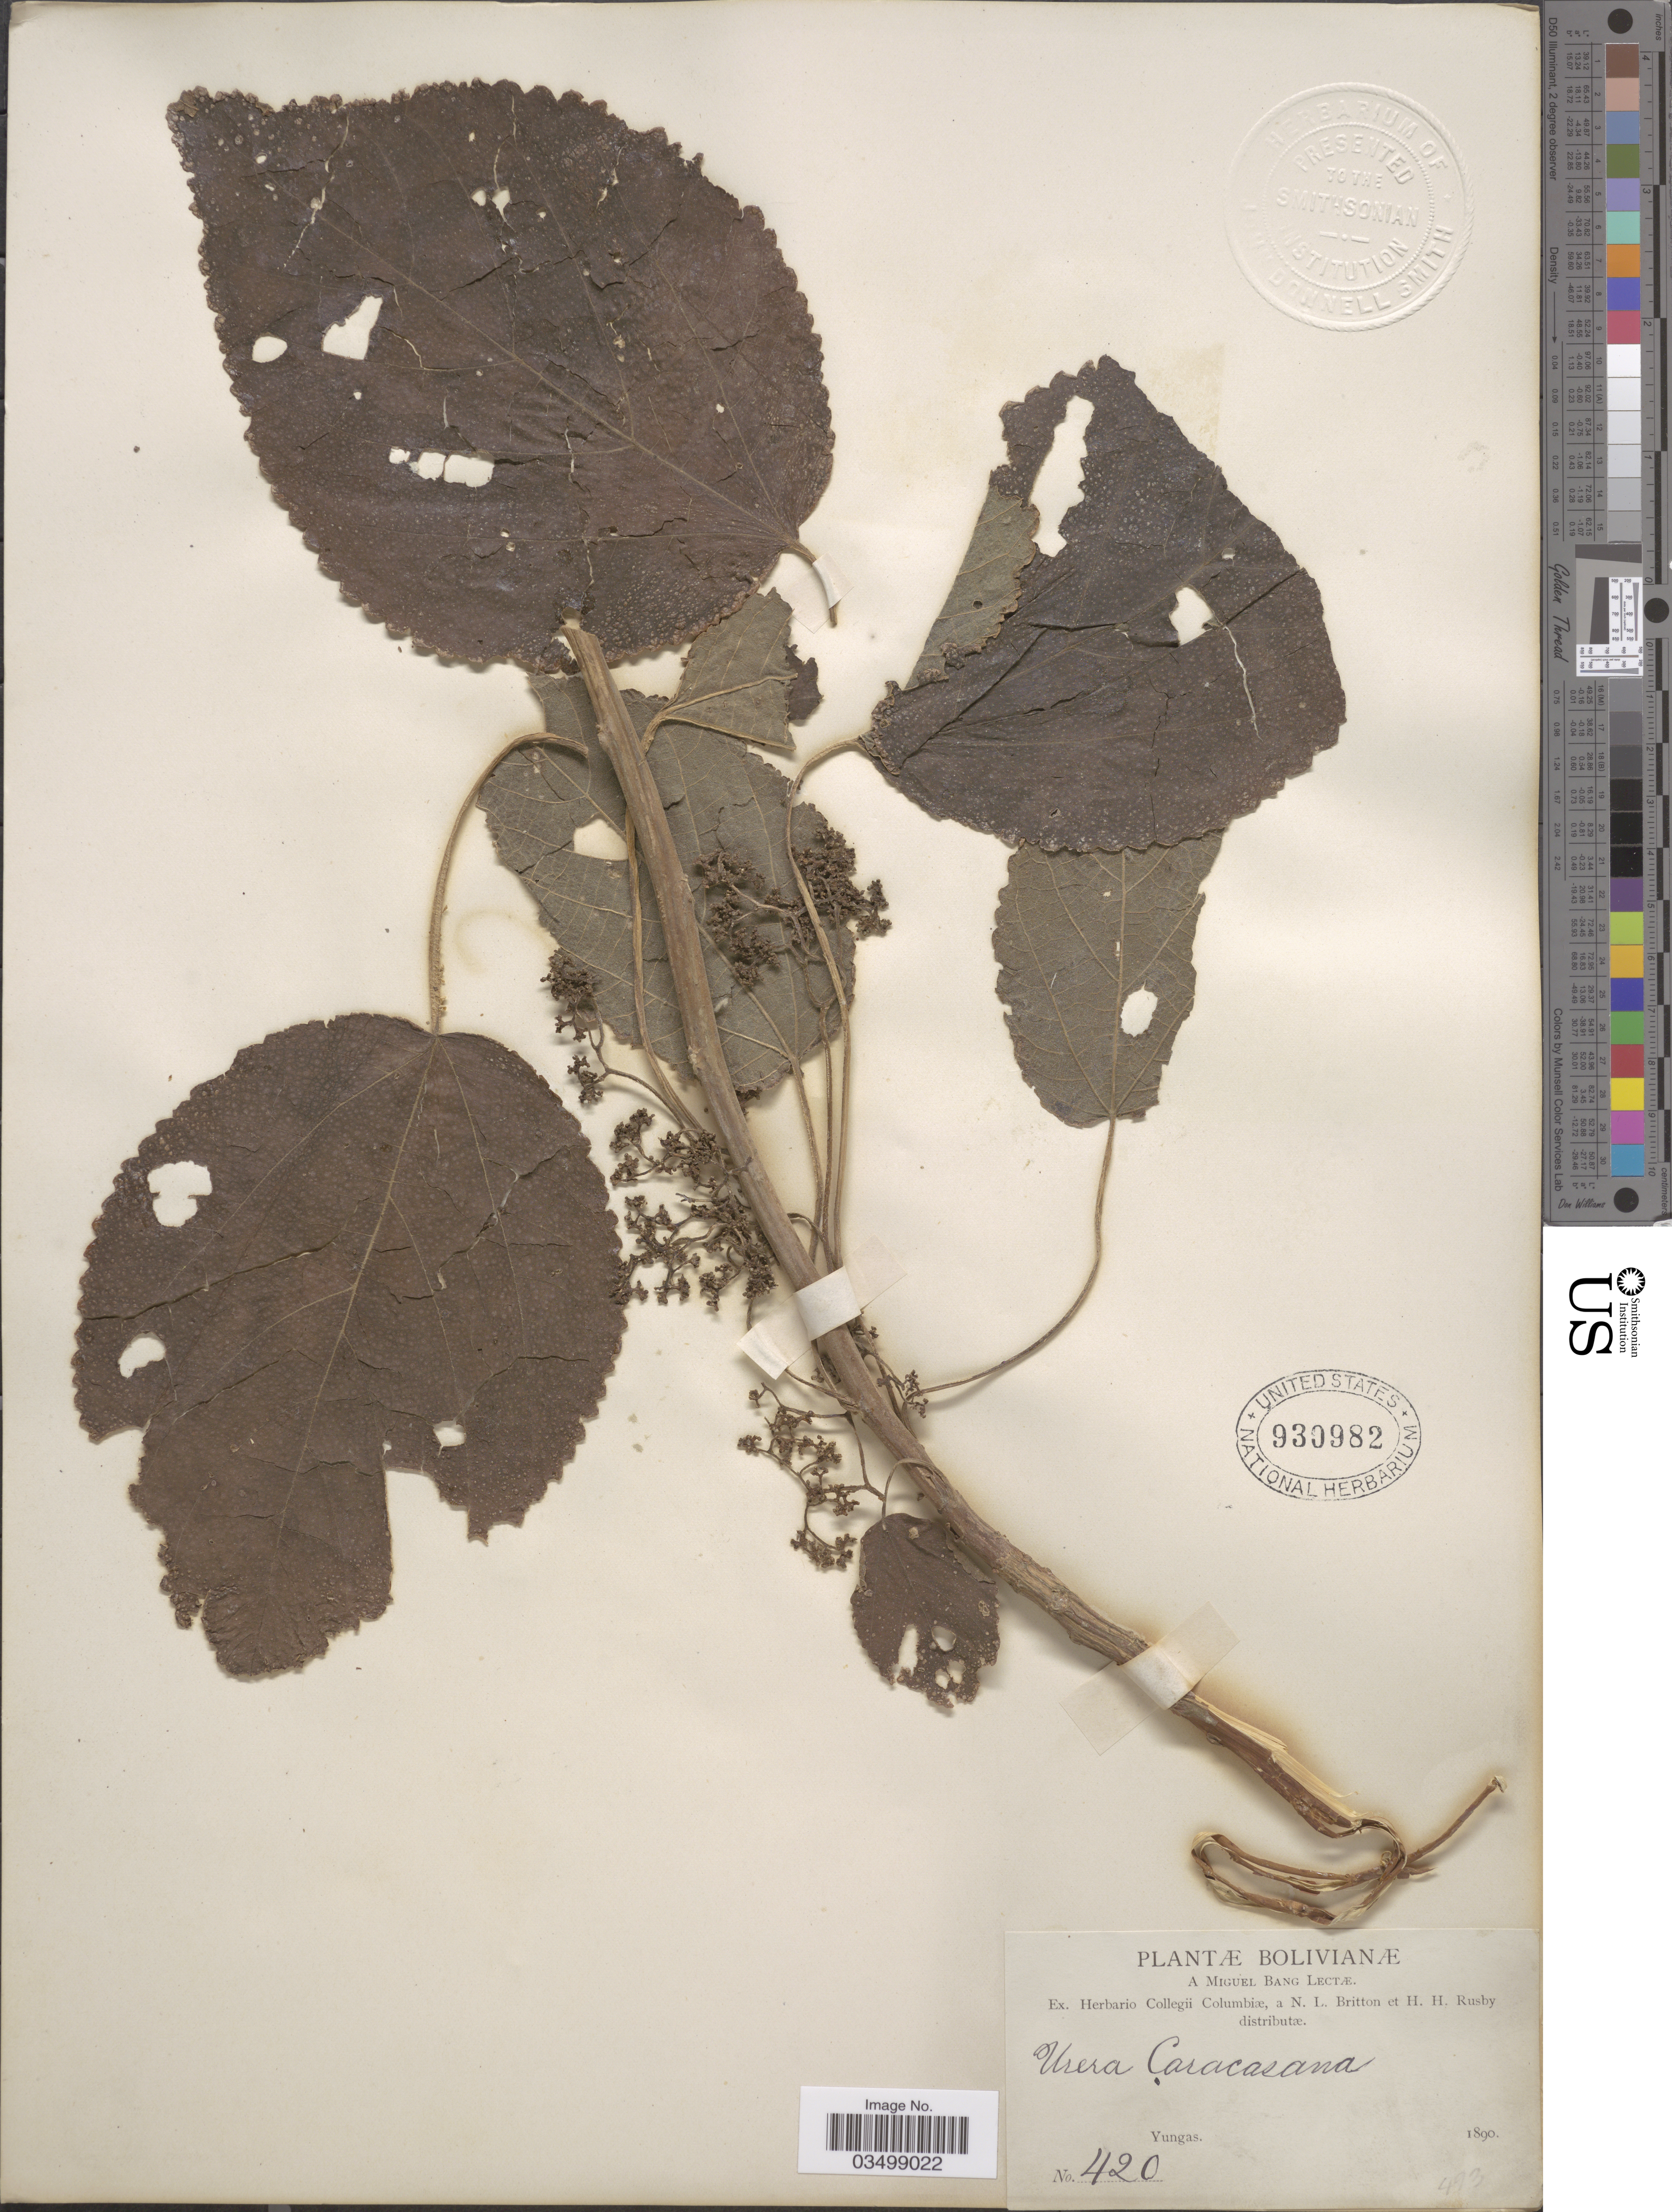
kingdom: Plantae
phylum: Tracheophyta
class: Magnoliopsida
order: Rosales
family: Urticaceae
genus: Urera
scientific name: Urera caracasana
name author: (Jacq.) Gaudich. ex Griseb.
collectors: M. Bang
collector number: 420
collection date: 1890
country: Bolivia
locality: Yungas.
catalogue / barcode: US 930982